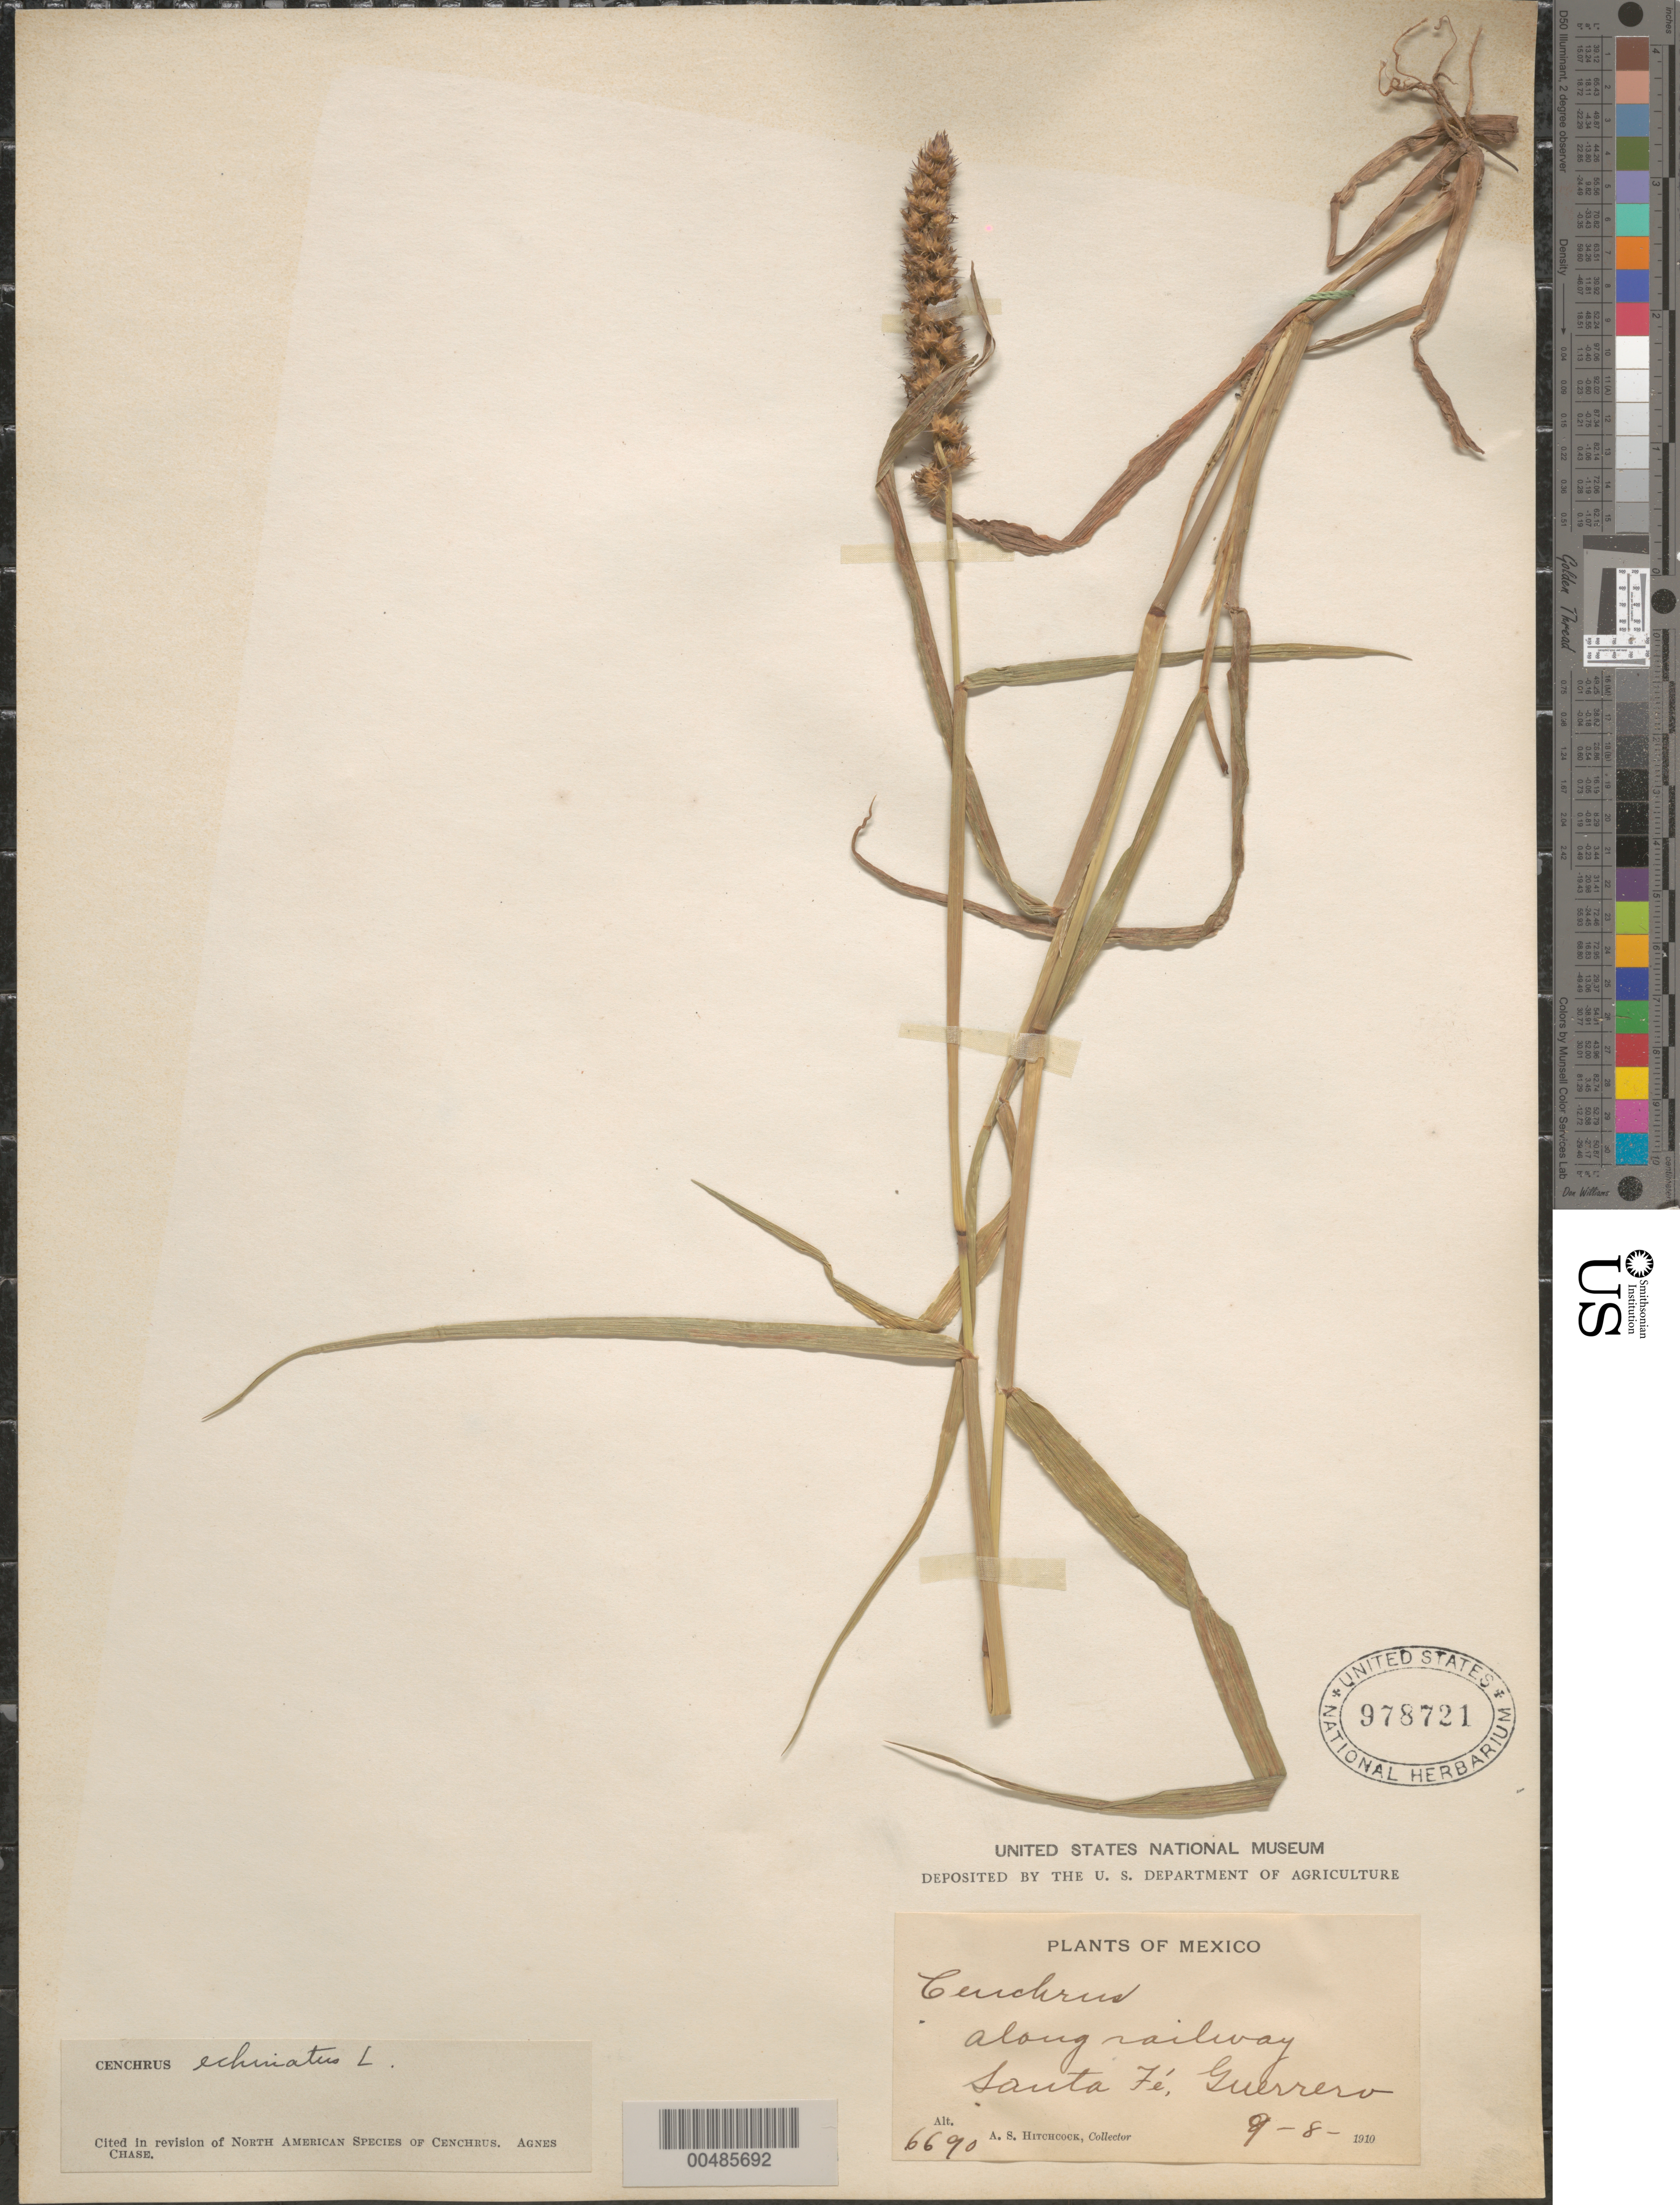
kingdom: Plantae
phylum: Tracheophyta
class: Liliopsida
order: Poales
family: Poaceae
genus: Cenchrus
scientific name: Cenchrus echinatus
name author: L.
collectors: A. S. Hitchcock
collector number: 6690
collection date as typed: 8 Sep 1910 or 9 Aug 1910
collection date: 1910-08-09 or 1910-09-08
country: Mexico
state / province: Guerrero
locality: Santa Fé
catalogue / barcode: US 978721